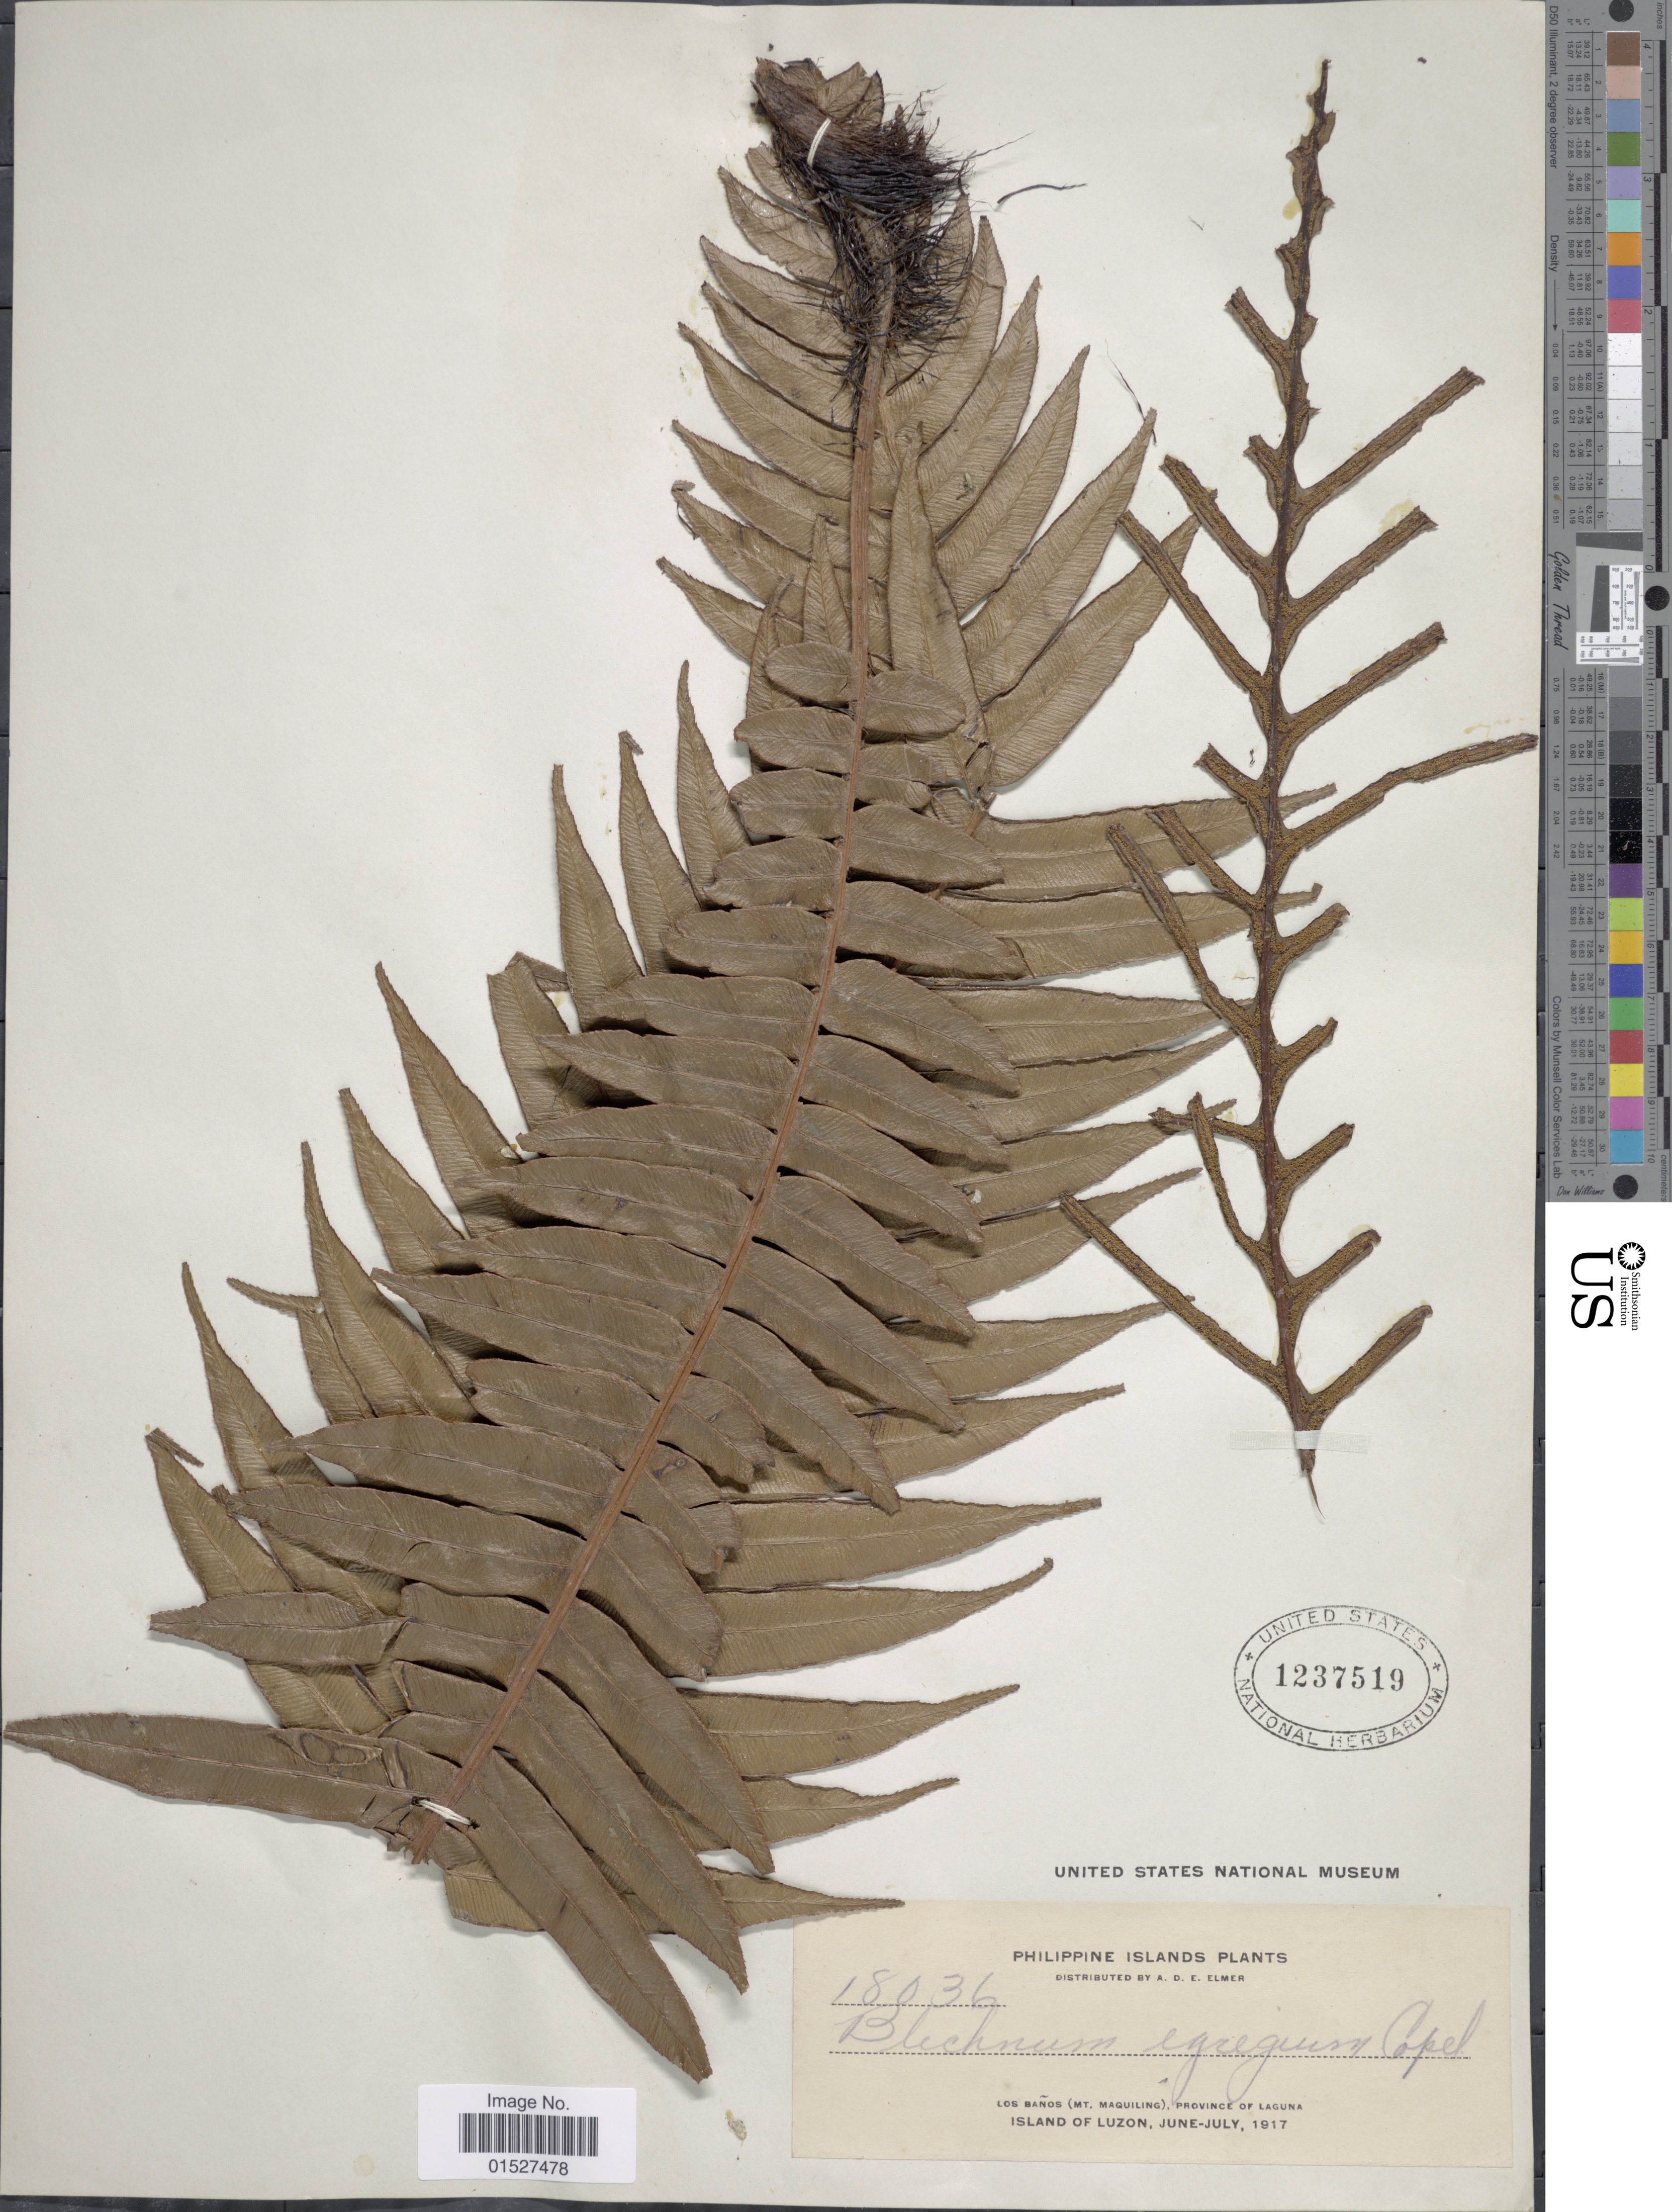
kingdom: Plantae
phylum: Tracheophyta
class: Polypodiopsida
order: Polypodiales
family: Blechnaceae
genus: Blechnum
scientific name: Blechnum egregium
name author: Copel.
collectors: A. D. E. Elmer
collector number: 18036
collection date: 1917-06/1917-07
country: Philippines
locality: Philippine Islands. Los Banos (Mt. Maquiling), Province of Laguna. Island of Luzon.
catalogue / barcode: US 1237519